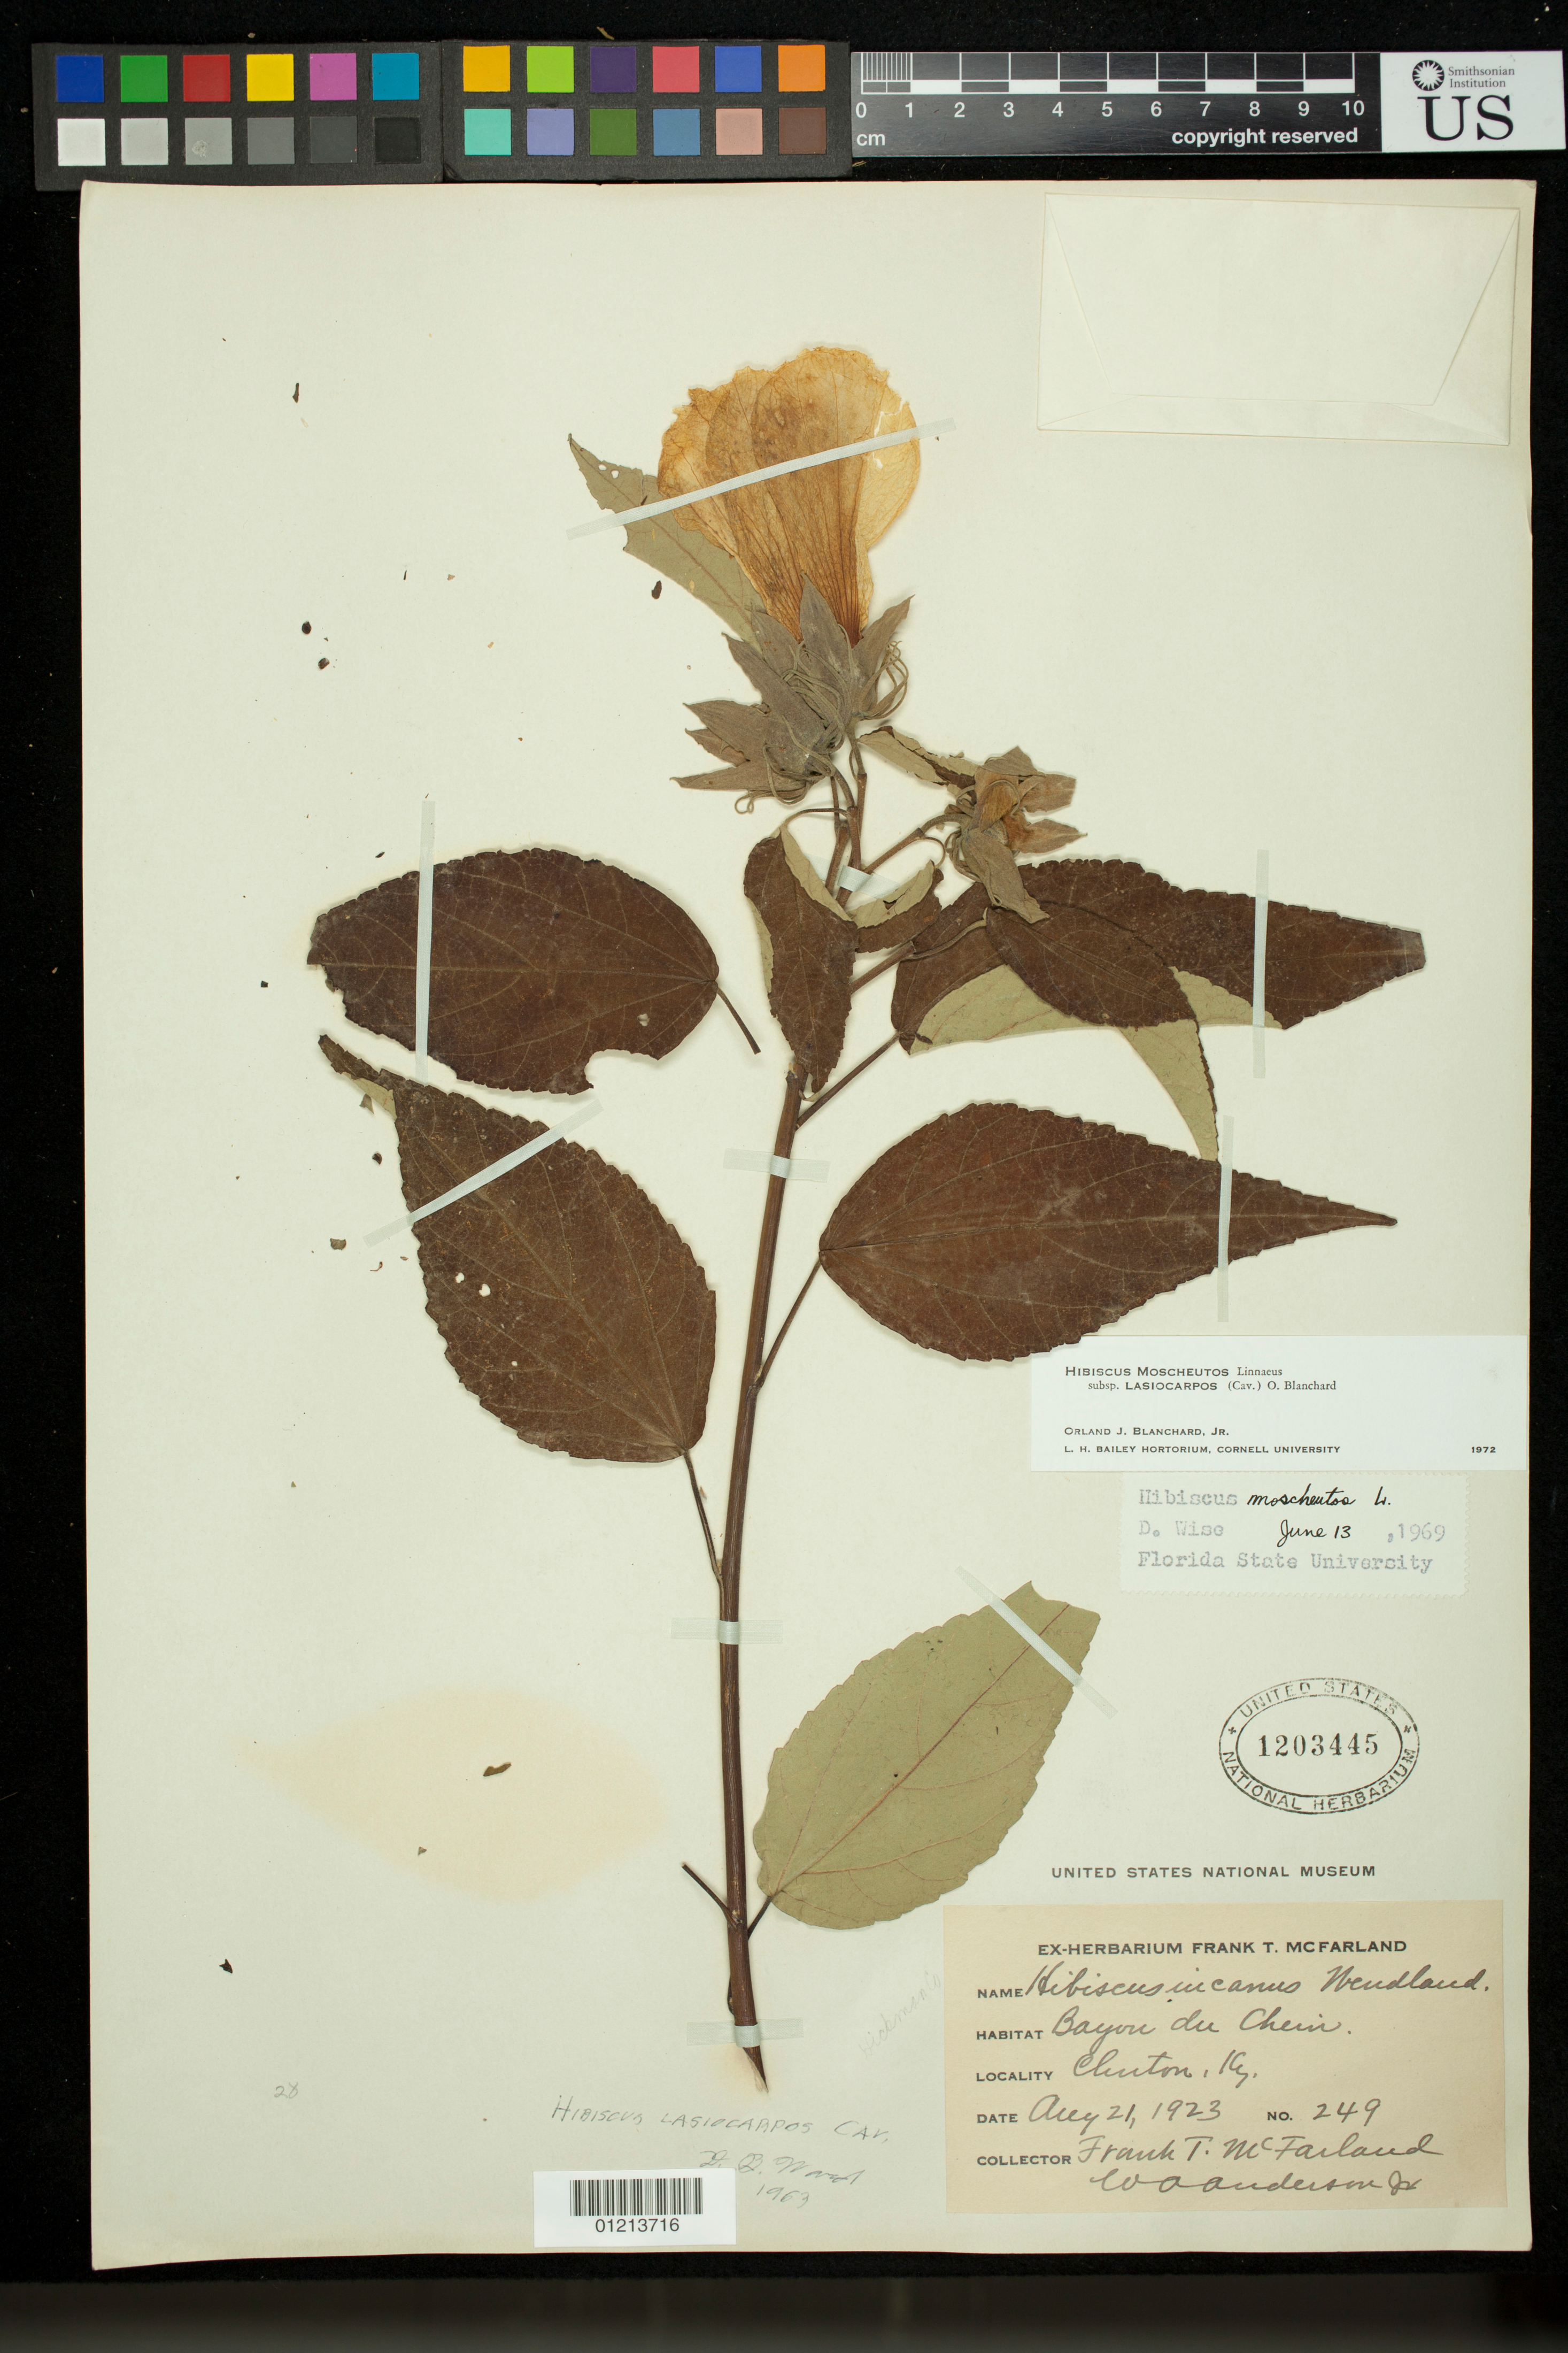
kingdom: Plantae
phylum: Tracheophyta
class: Magnoliopsida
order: Malvales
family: Malvaceae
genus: Hibiscus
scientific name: Hibiscus moscheutos subsp. lasiocarpos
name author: (Cav.) O.J. Blanch.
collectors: F. T. McFarland & W. A. Anderson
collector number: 249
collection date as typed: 21 Aug 1923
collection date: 1923-08-21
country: United States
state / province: Kentucky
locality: Bayou du Chein. Clinton, Ky.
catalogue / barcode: US 1203445